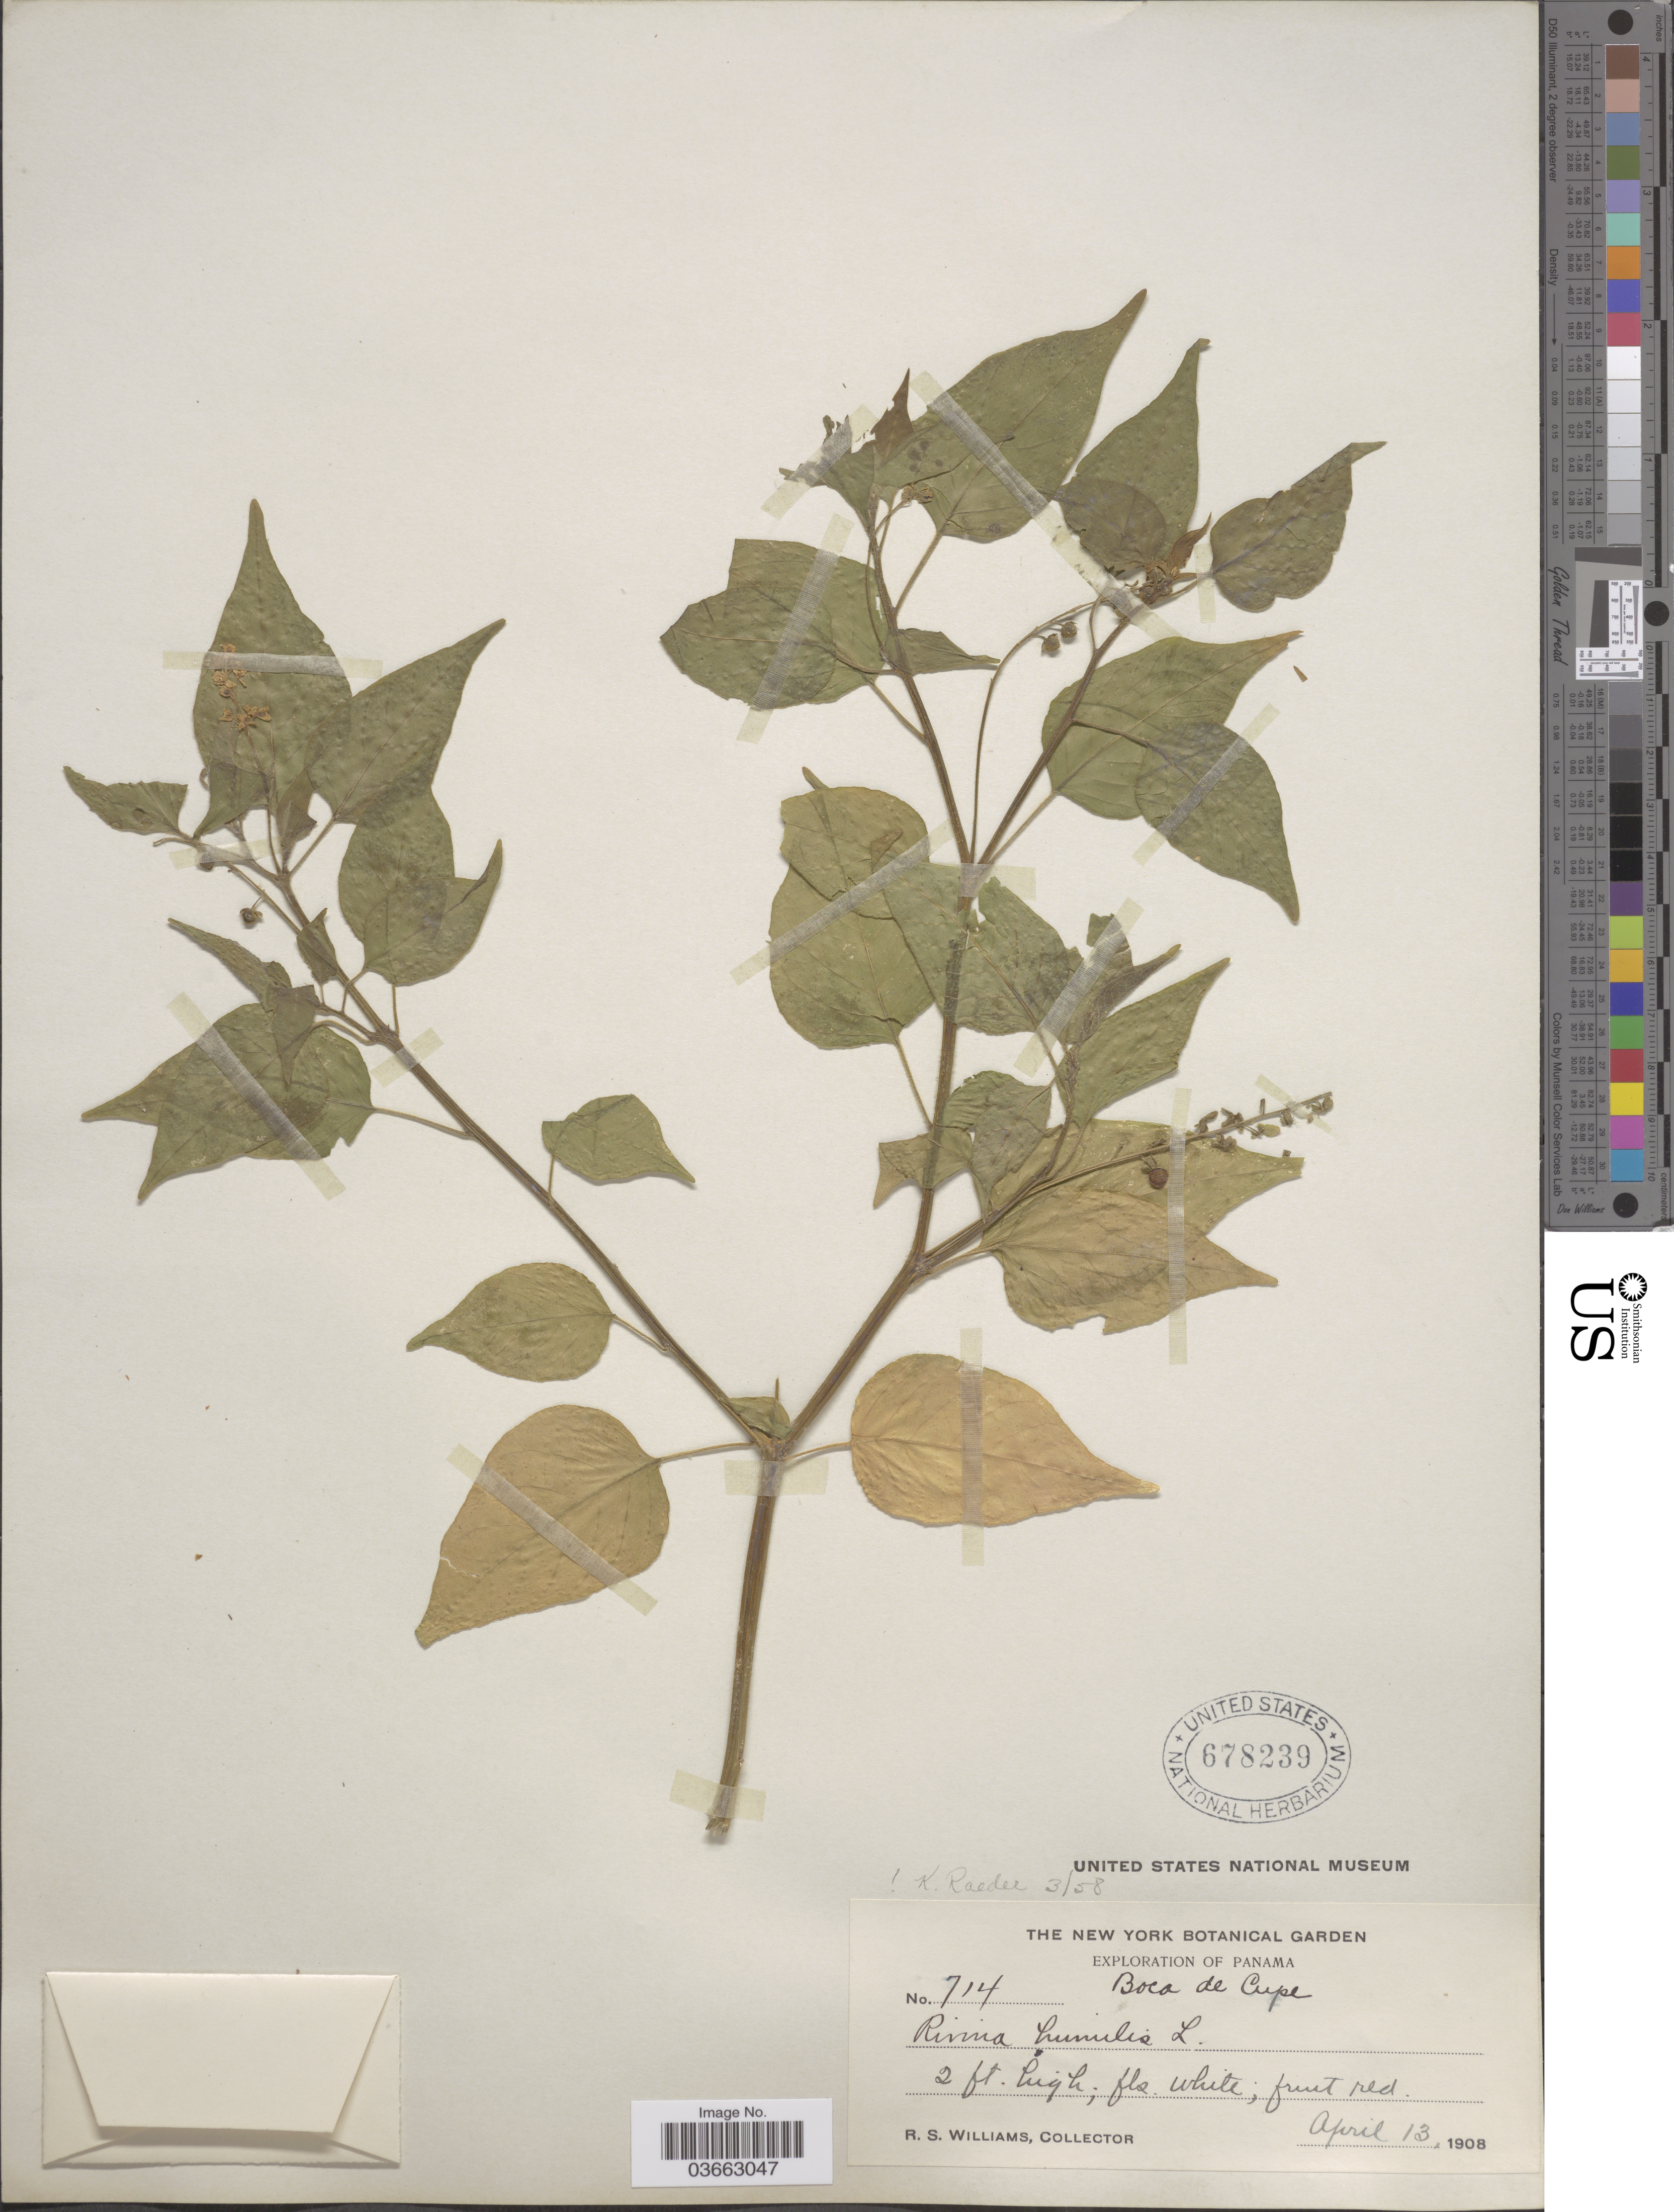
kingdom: Plantae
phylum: Tracheophyta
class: Magnoliopsida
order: Caryophyllales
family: Phytolaccaceae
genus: Rivina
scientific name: Rivina humilis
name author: L.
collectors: R. S. Williams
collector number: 714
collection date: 1908-04-13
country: Panama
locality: Boca de Cupe.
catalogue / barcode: US 678239